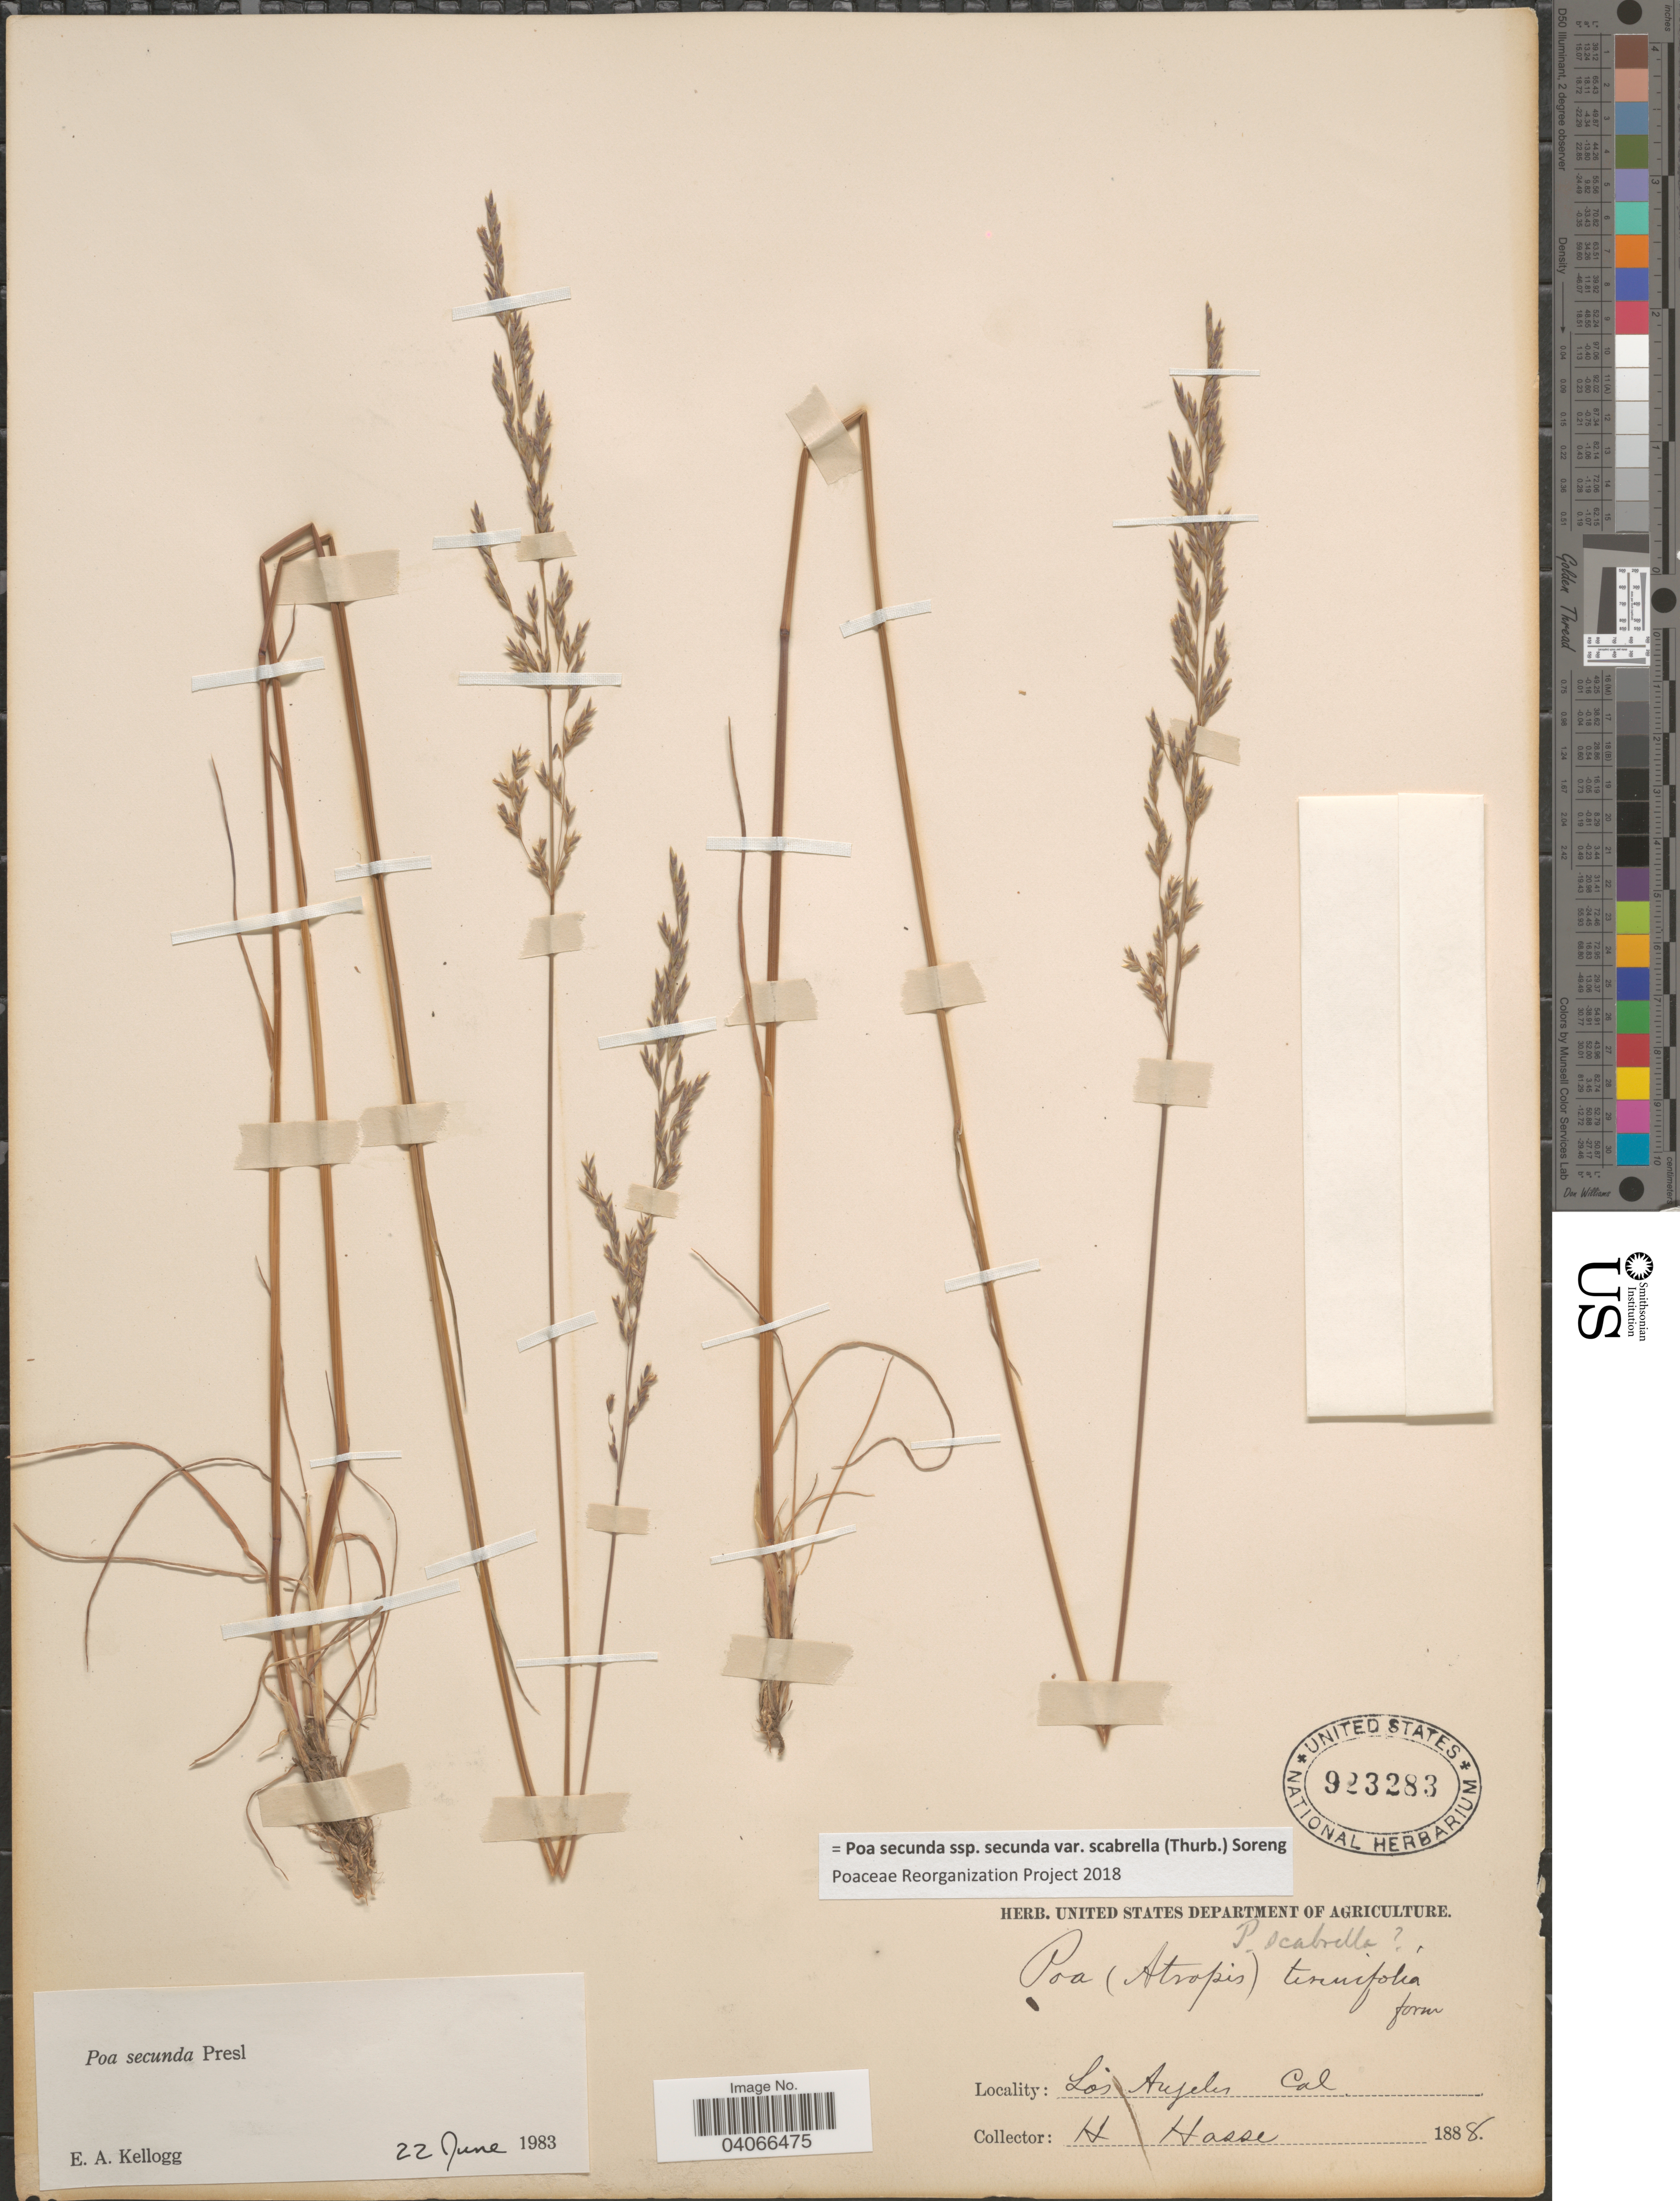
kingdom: Plantae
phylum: Tracheophyta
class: Liliopsida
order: Poales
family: Poaceae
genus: Poa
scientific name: Poa secunda subsp. secunda var. scabrella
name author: (Thurb.) Soreng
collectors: H. E. Hasse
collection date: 1888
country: United States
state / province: California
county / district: Los Angeles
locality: Los Angeles.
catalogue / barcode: US 923283